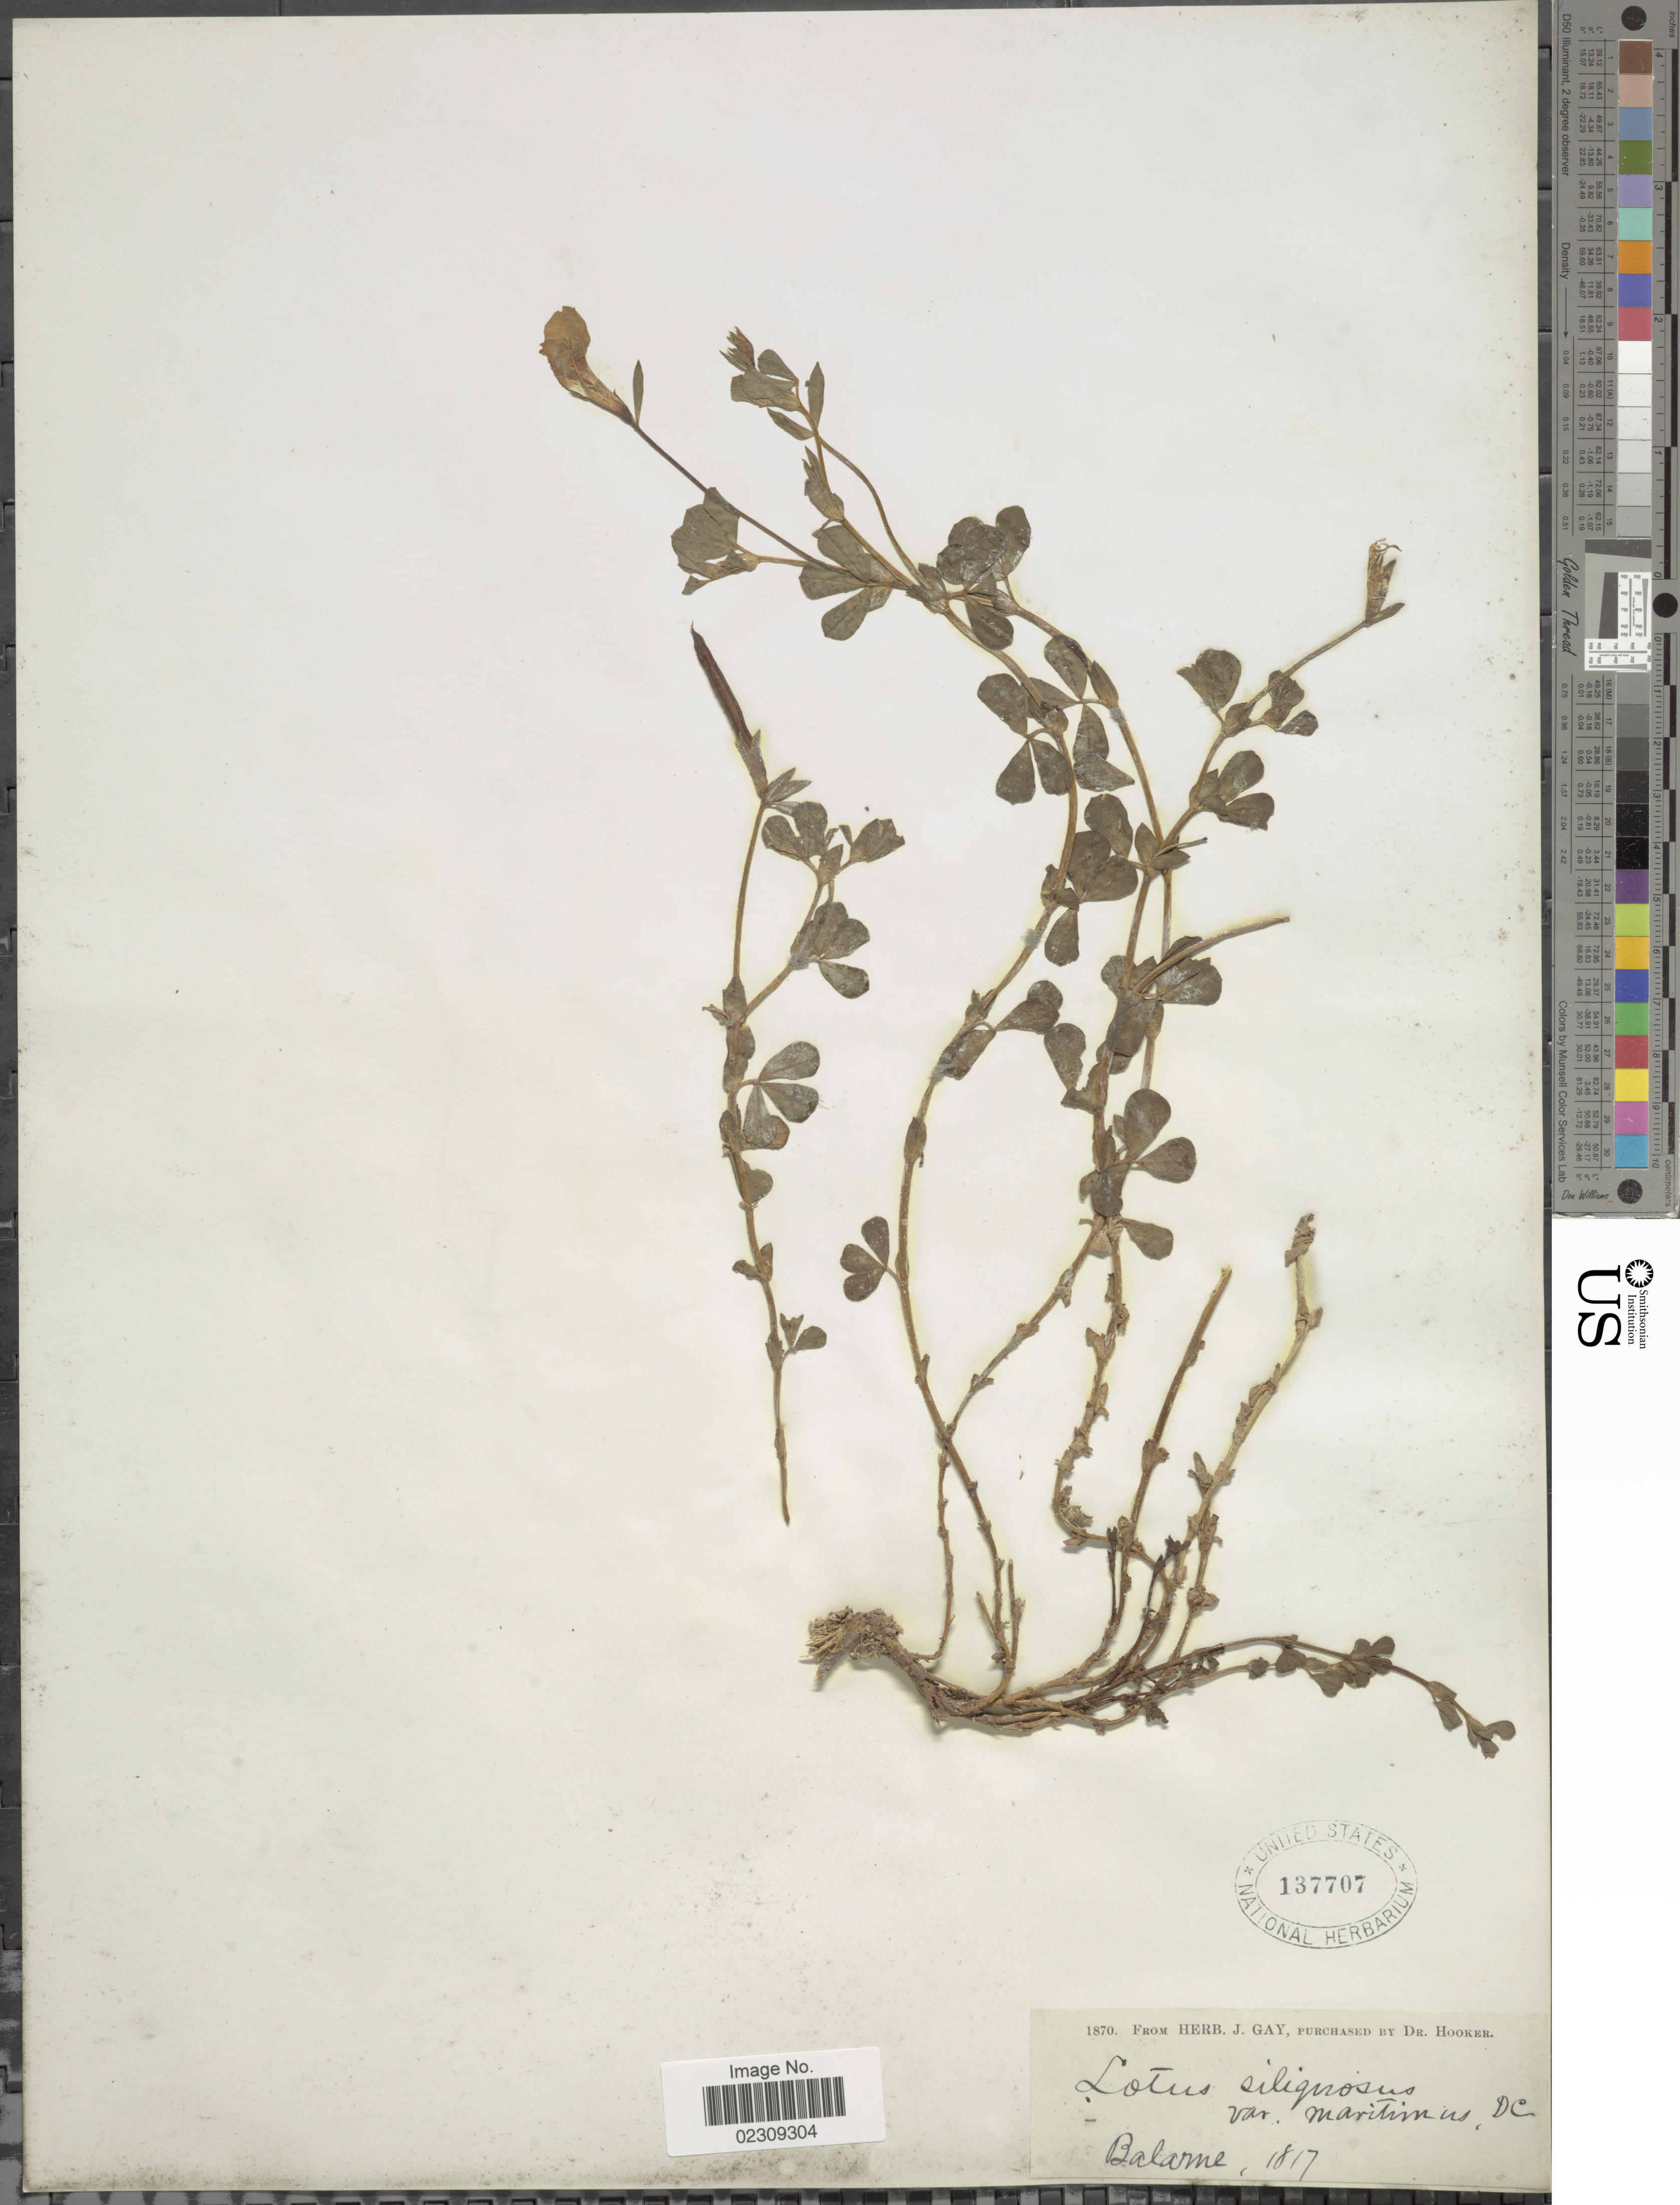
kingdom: Plantae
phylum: Tracheophyta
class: Magnoliopsida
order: Fabales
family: Fabaceae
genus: Tetragonolobus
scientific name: Tetragonolobus siliquosus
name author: Roth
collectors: ex herb. J. Gay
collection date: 1817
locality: Balarne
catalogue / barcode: US 137707